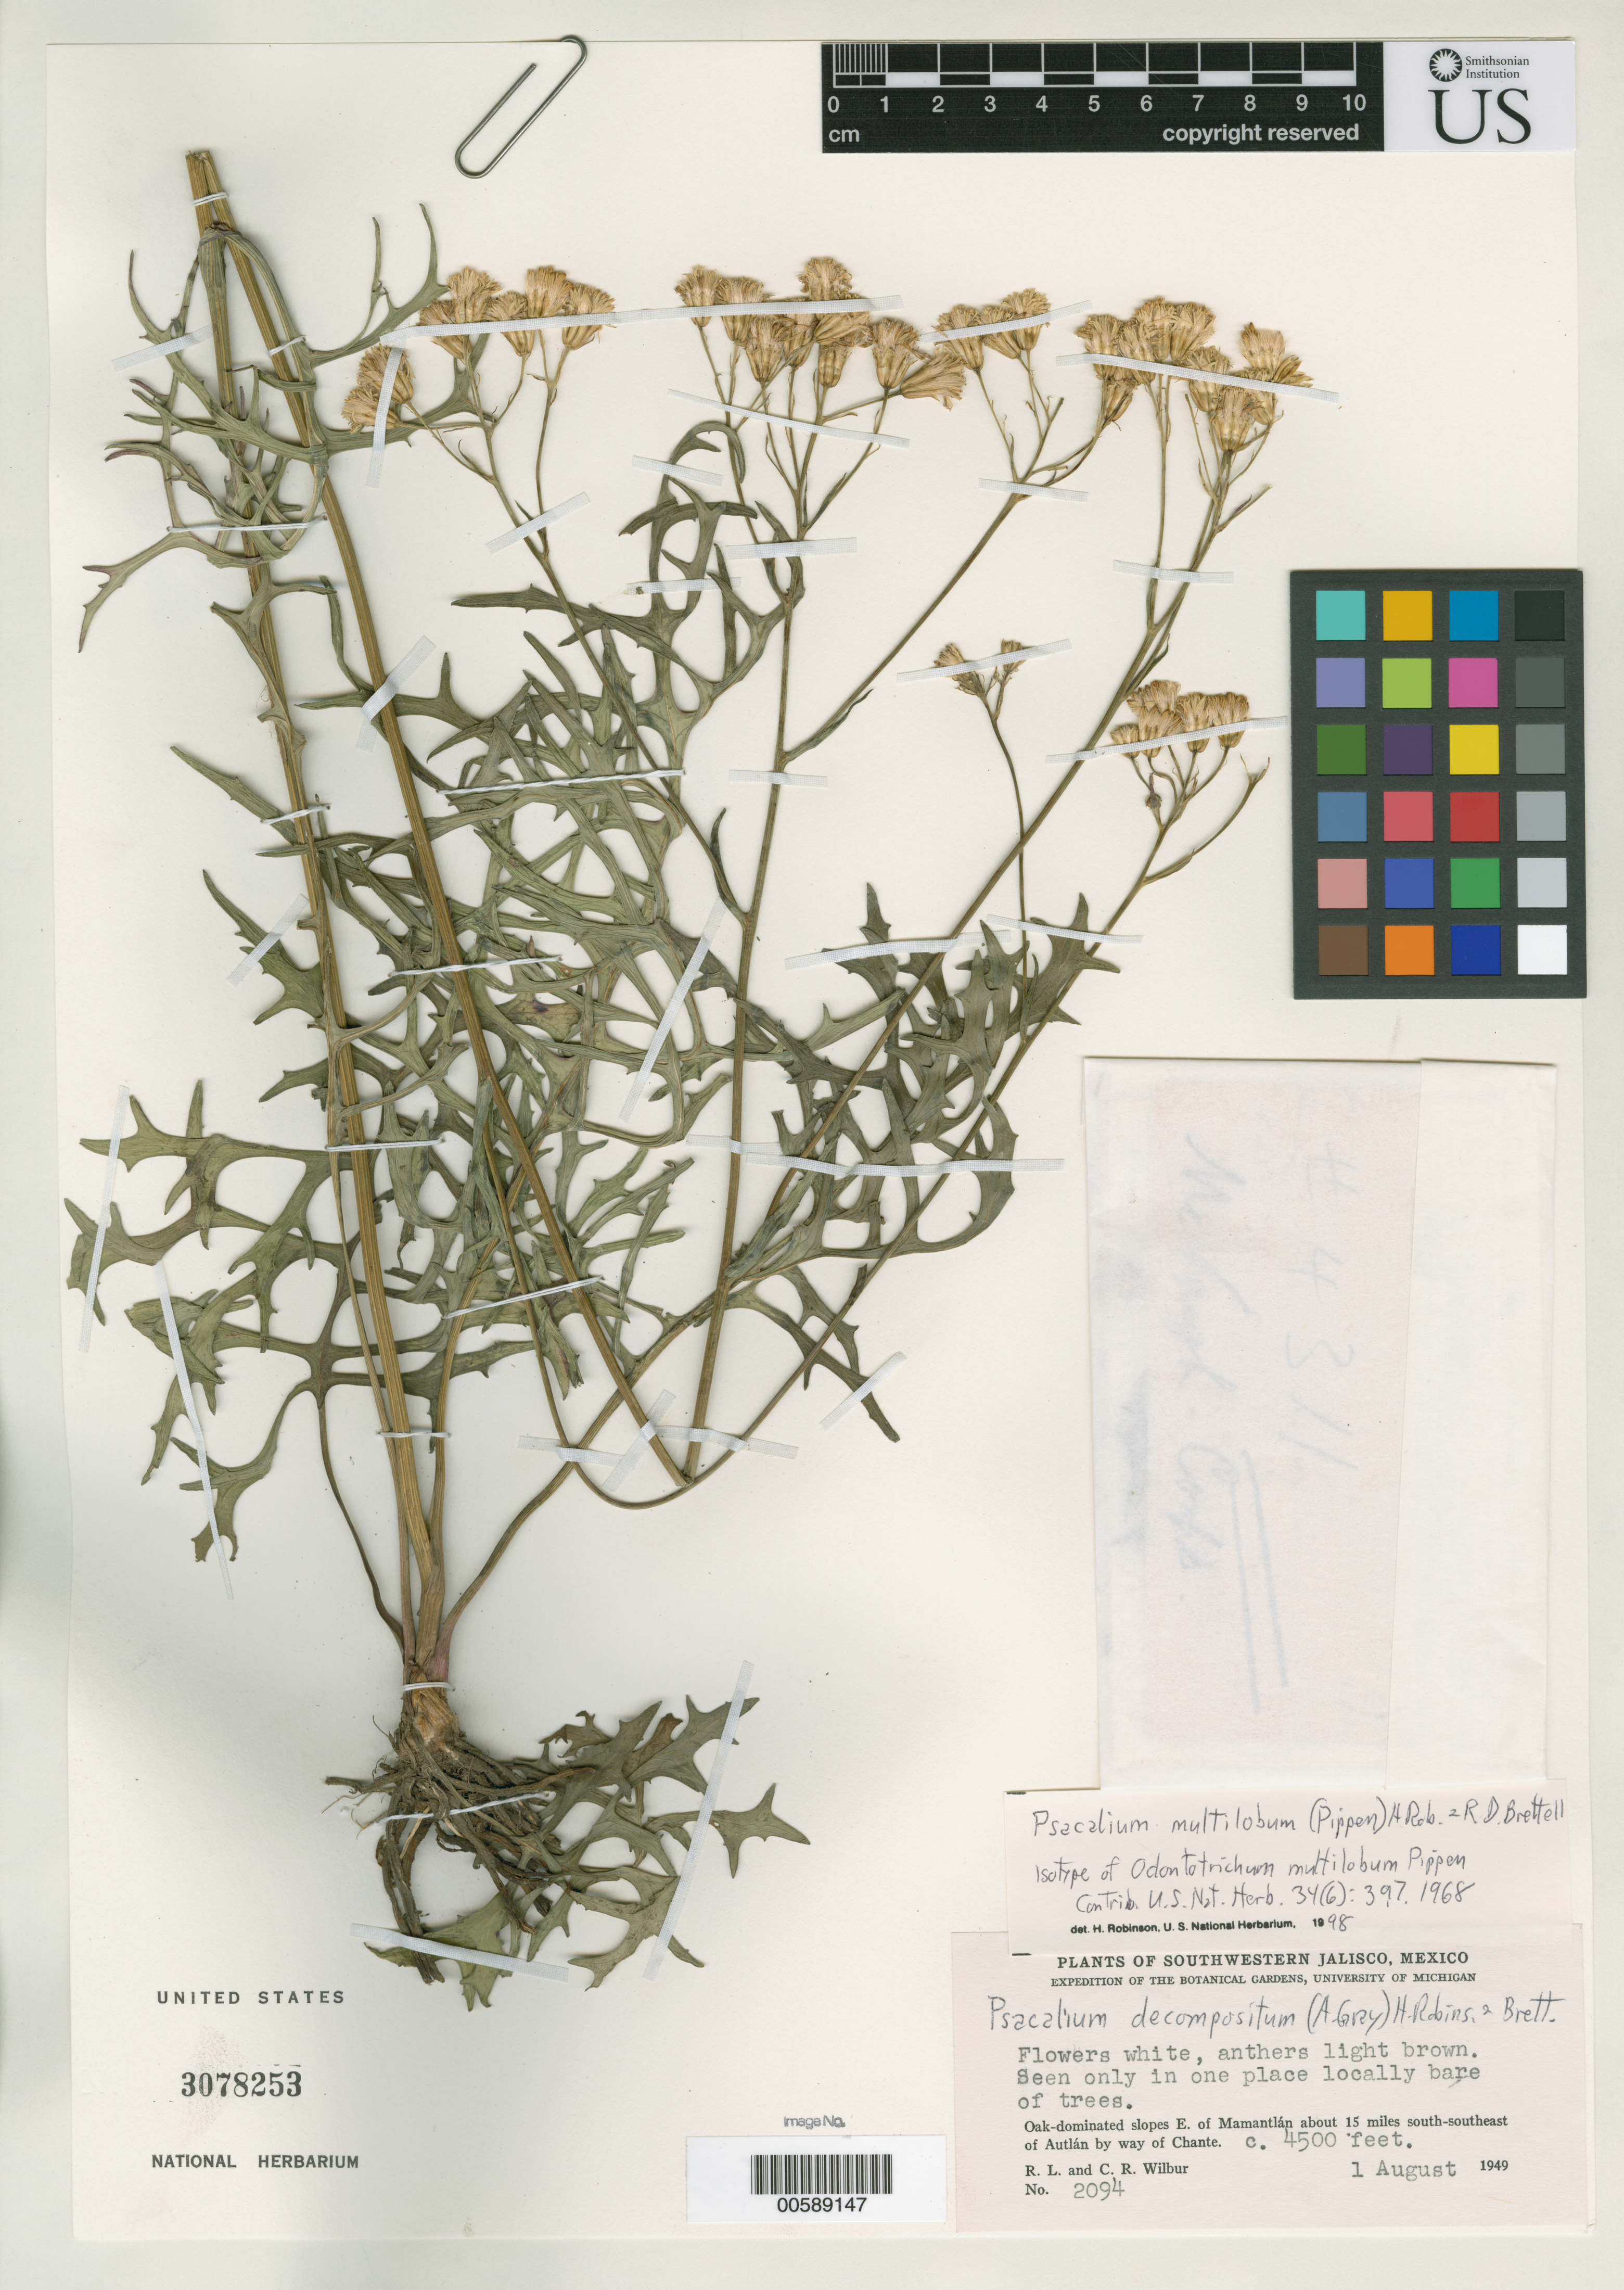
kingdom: Plantae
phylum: Tracheophyta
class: Magnoliopsida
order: Asterales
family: Asteraceae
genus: Odontotrichum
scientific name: Odontotrichum multilobum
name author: Pippen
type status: Isotype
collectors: R. L. Wilbur & C. Wilbur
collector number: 2094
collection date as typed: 01 Aug 1949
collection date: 1949-08-01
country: Mexico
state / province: Jalisco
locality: Oak-dominated slopes E of Mamantlan ca. 15 mi SSE of Autlan by way of Chante.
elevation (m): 1372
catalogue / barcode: US 3078253